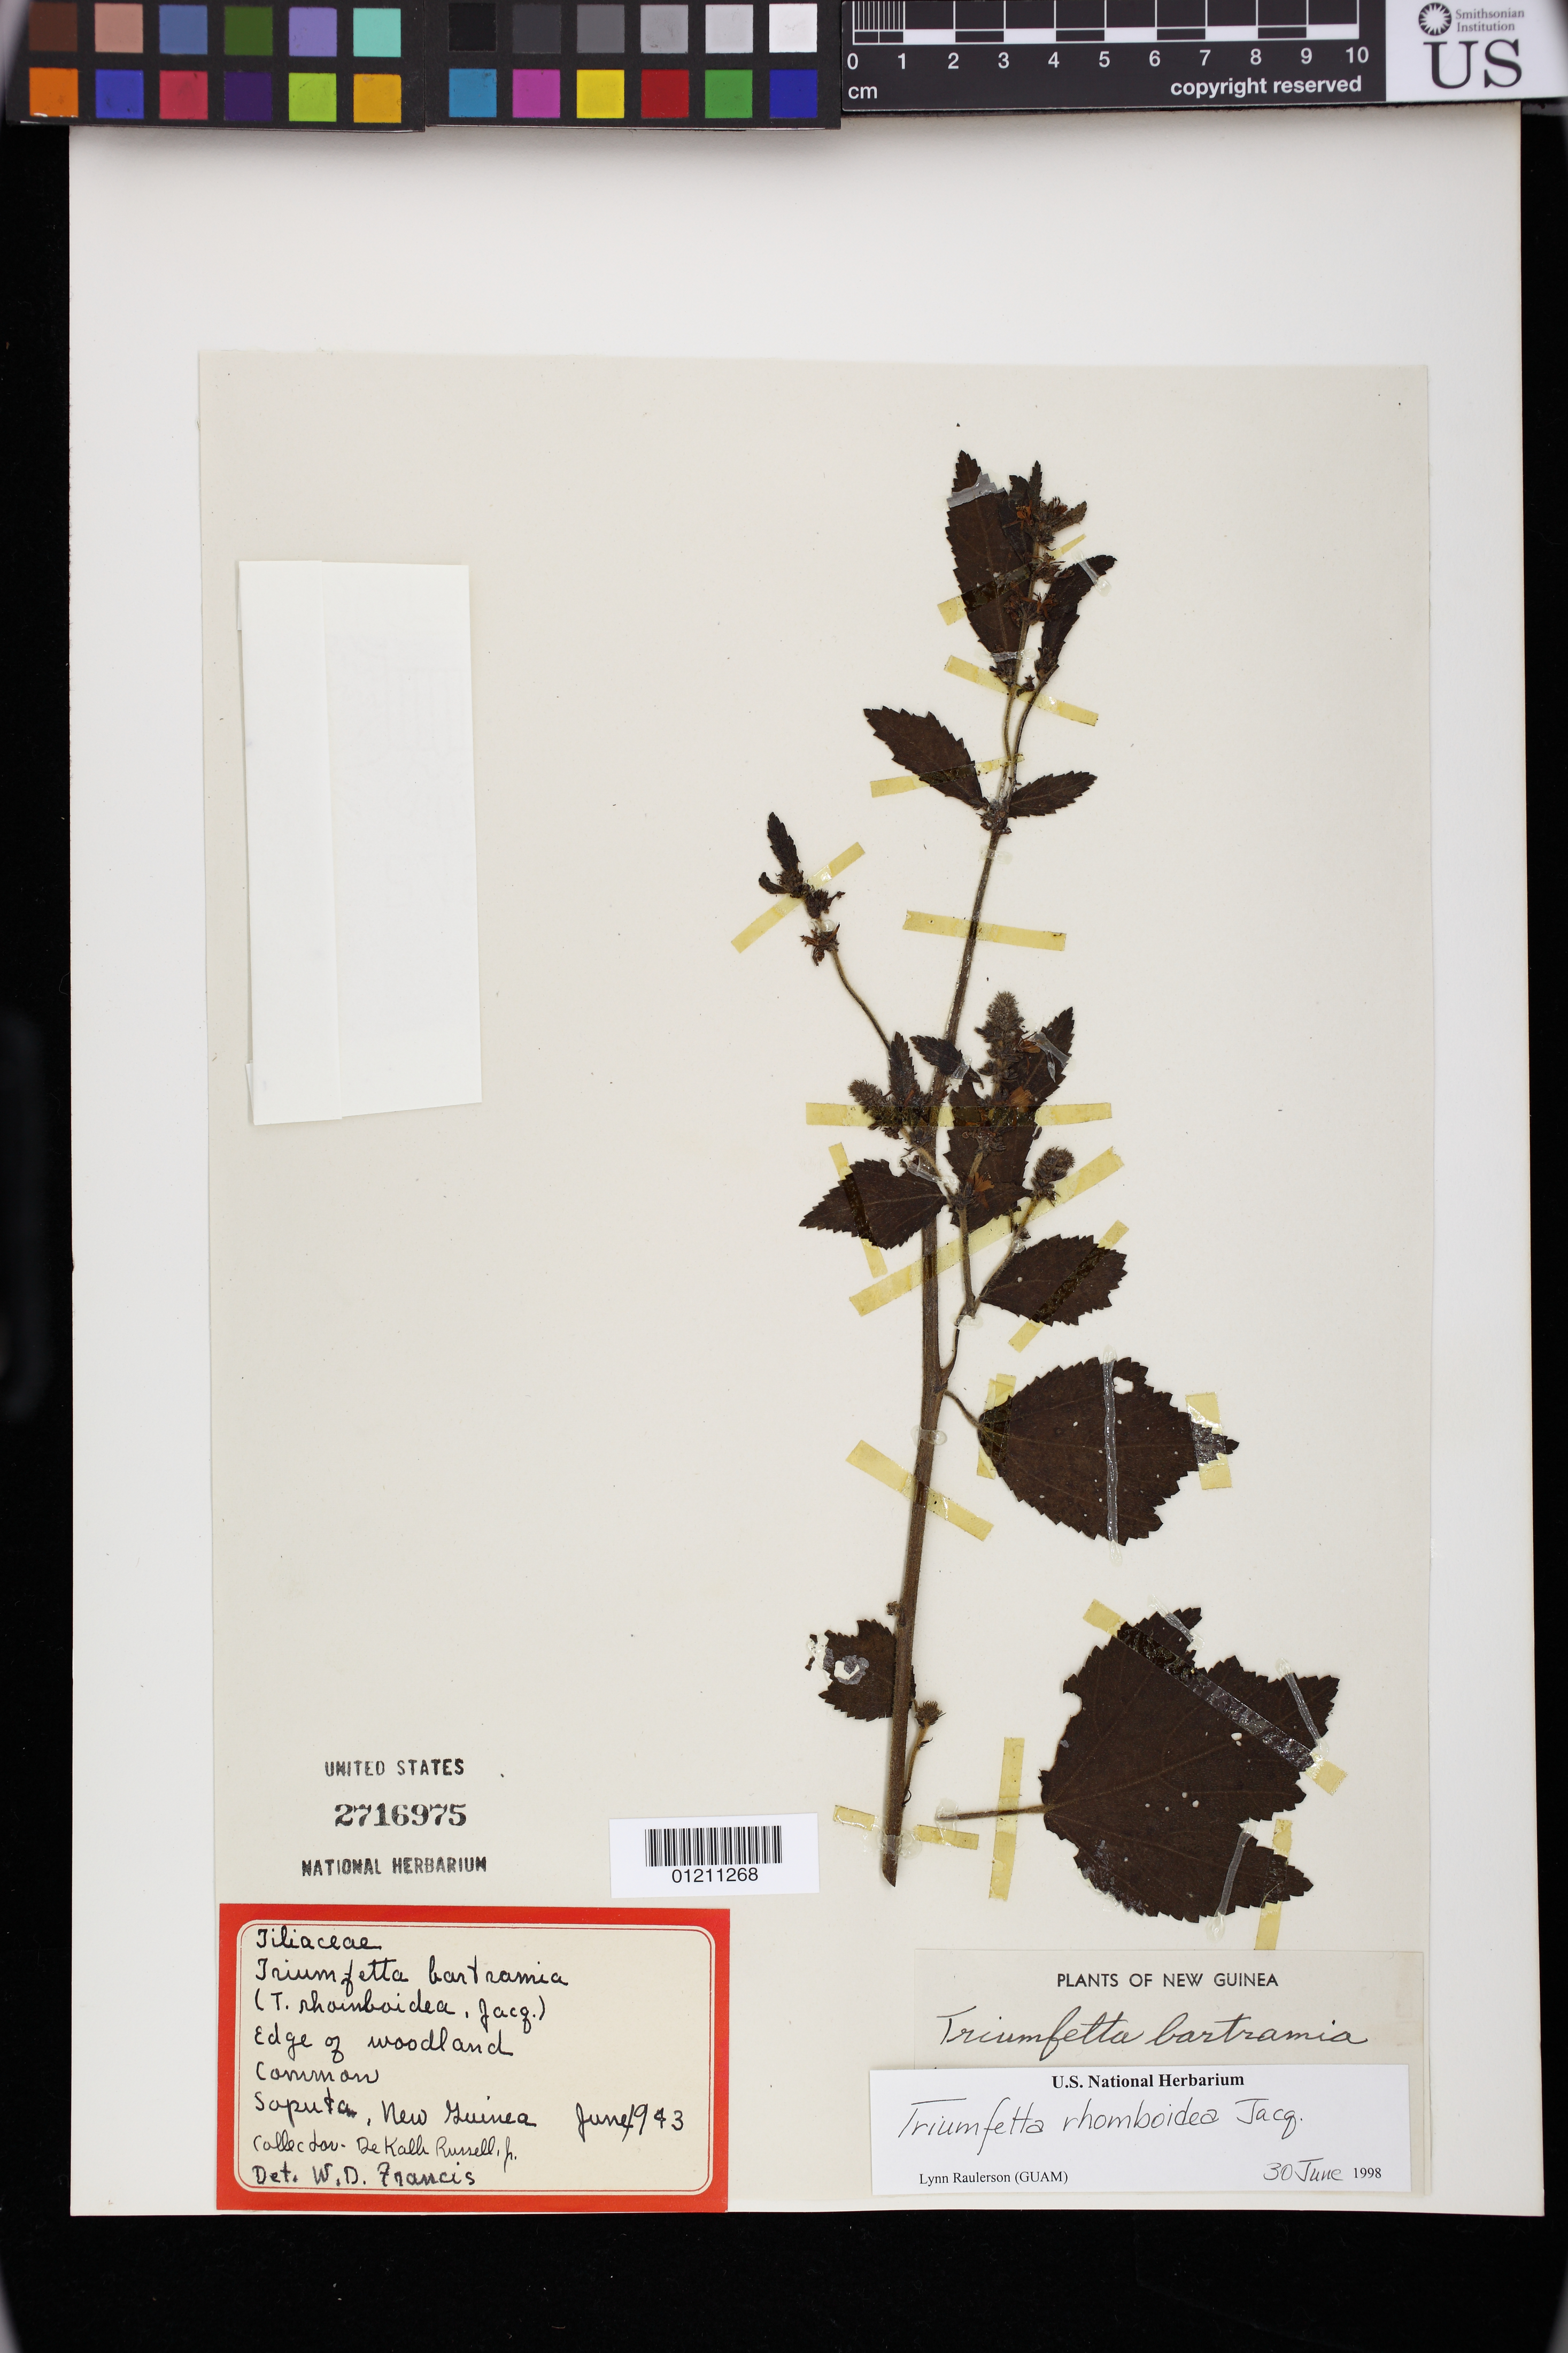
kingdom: Plantae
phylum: Tracheophyta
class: Magnoliopsida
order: Malvales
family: Malvaceae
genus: Triumfetta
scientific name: Triumfetta rhomboidea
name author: Jacq.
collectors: D. K. Russell Jr.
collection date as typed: Jun 1943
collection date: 1943-06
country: Papua New Guinea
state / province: Northern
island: New Guinea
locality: Soputa, New Guinea, Edge of woodland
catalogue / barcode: US 2716975